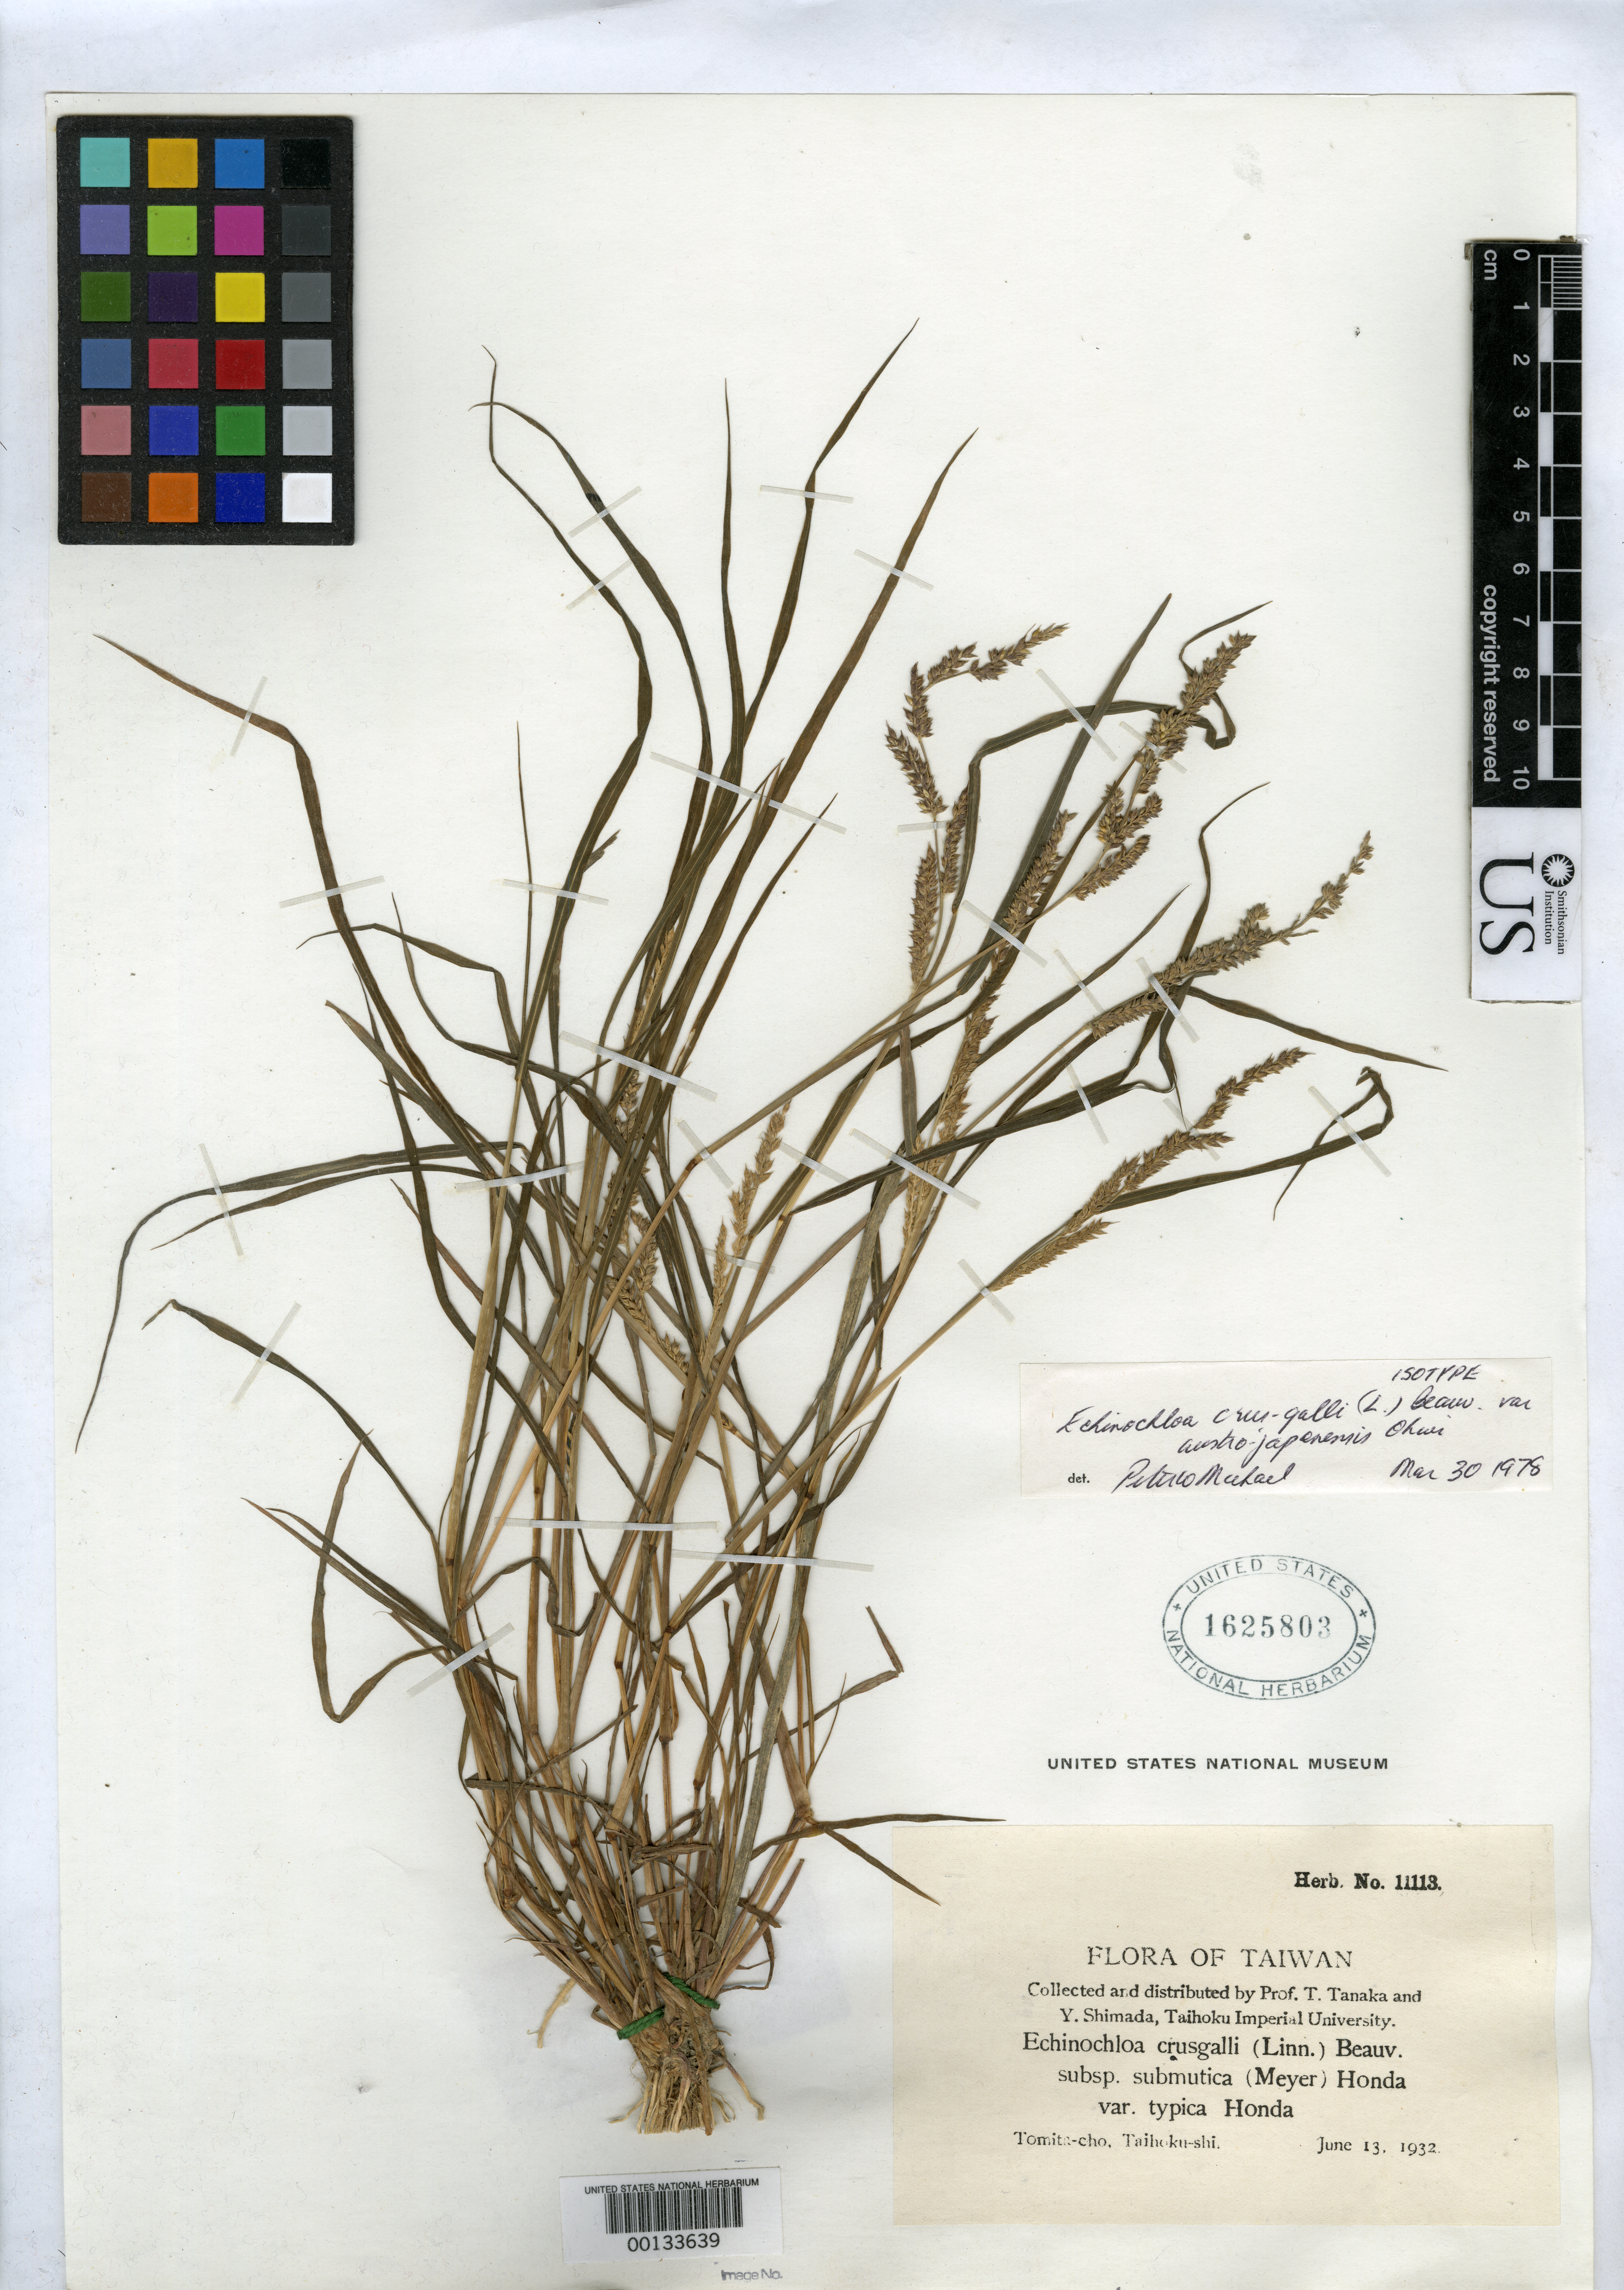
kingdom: Plantae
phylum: Tracheophyta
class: Liliopsida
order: Poales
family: Poaceae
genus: Echinochloa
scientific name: Echinochloa crus-galli var. austrojaponensis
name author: Ohwi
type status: Isotype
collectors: T. Tanaka & Y. Shimada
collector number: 11113 (Taiwan Herb. No.)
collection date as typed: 13 Jun 1932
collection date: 1932-06-13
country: Taiwan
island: Taiwan [Formosa]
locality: Tomitacho, Taihokushi (Taipai).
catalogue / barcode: US 1625803